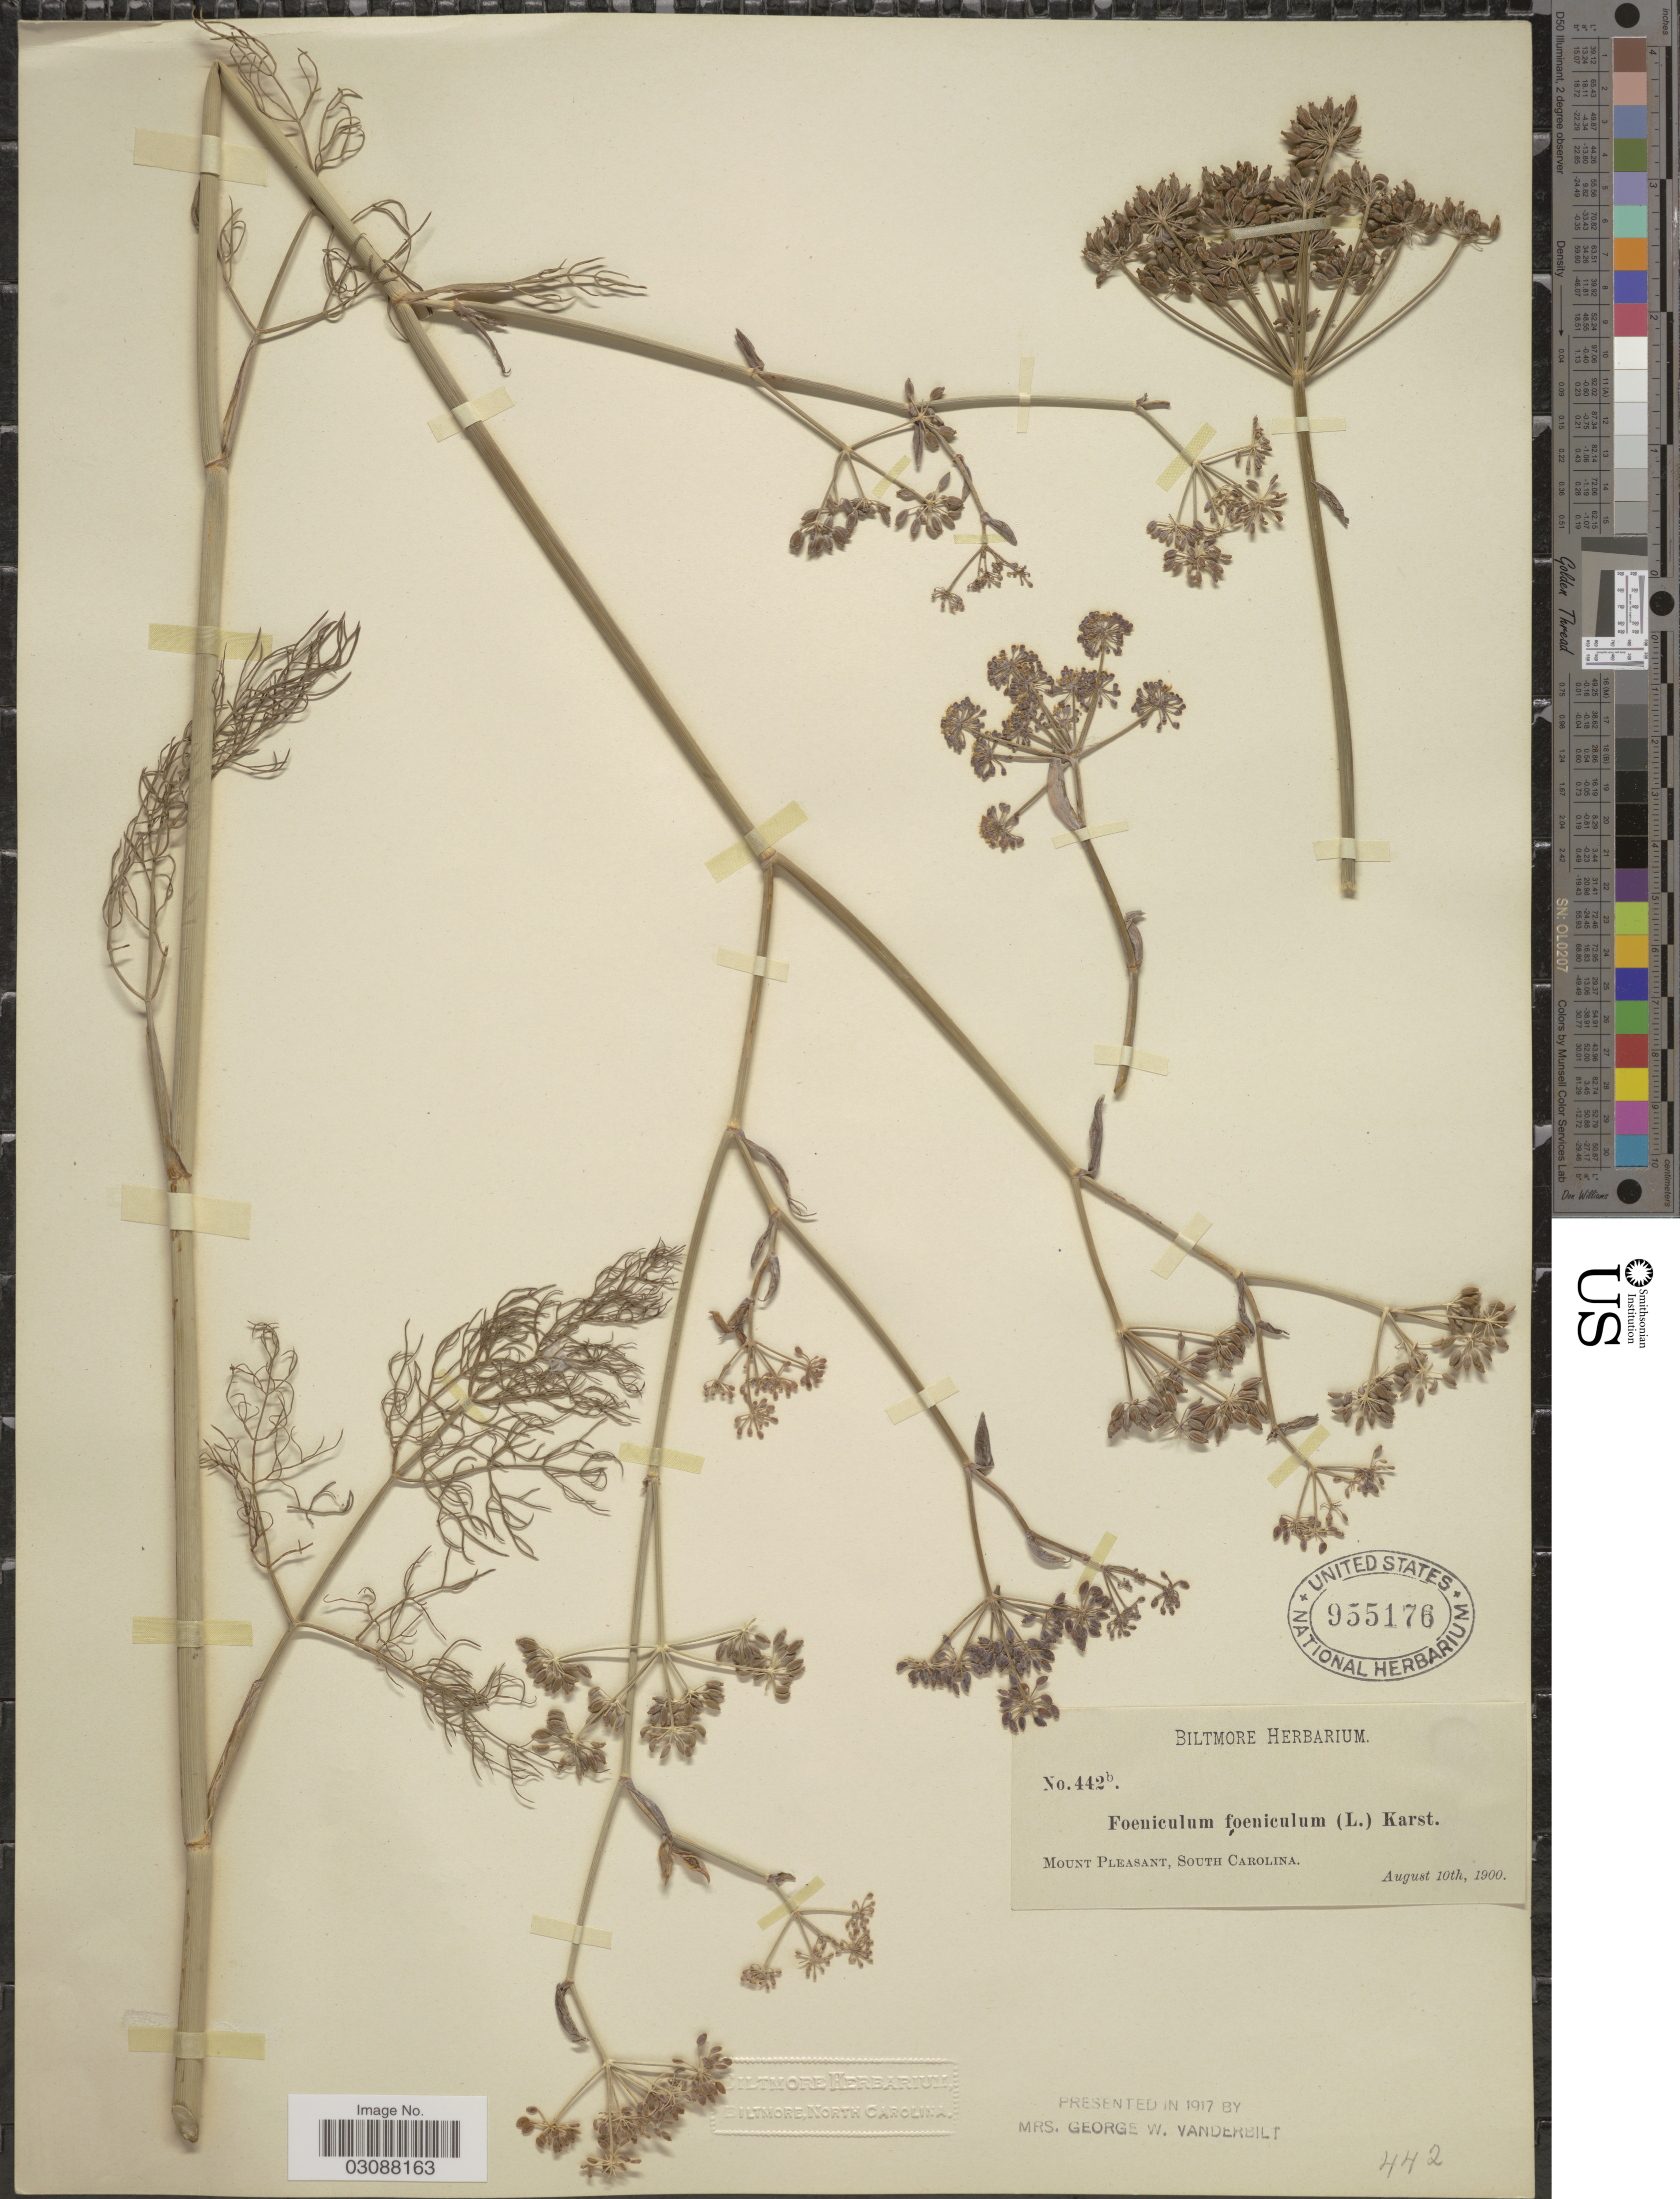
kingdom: Plantae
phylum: Tracheophyta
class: Magnoliopsida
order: Apiales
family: Apiaceae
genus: Foeniculum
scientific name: Foeniculum vulgare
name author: Mill.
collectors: ex herb. Biltmore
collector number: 442b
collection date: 1900-08-10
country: United States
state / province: South Carolina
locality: Mount Pleasant.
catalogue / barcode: US 955176